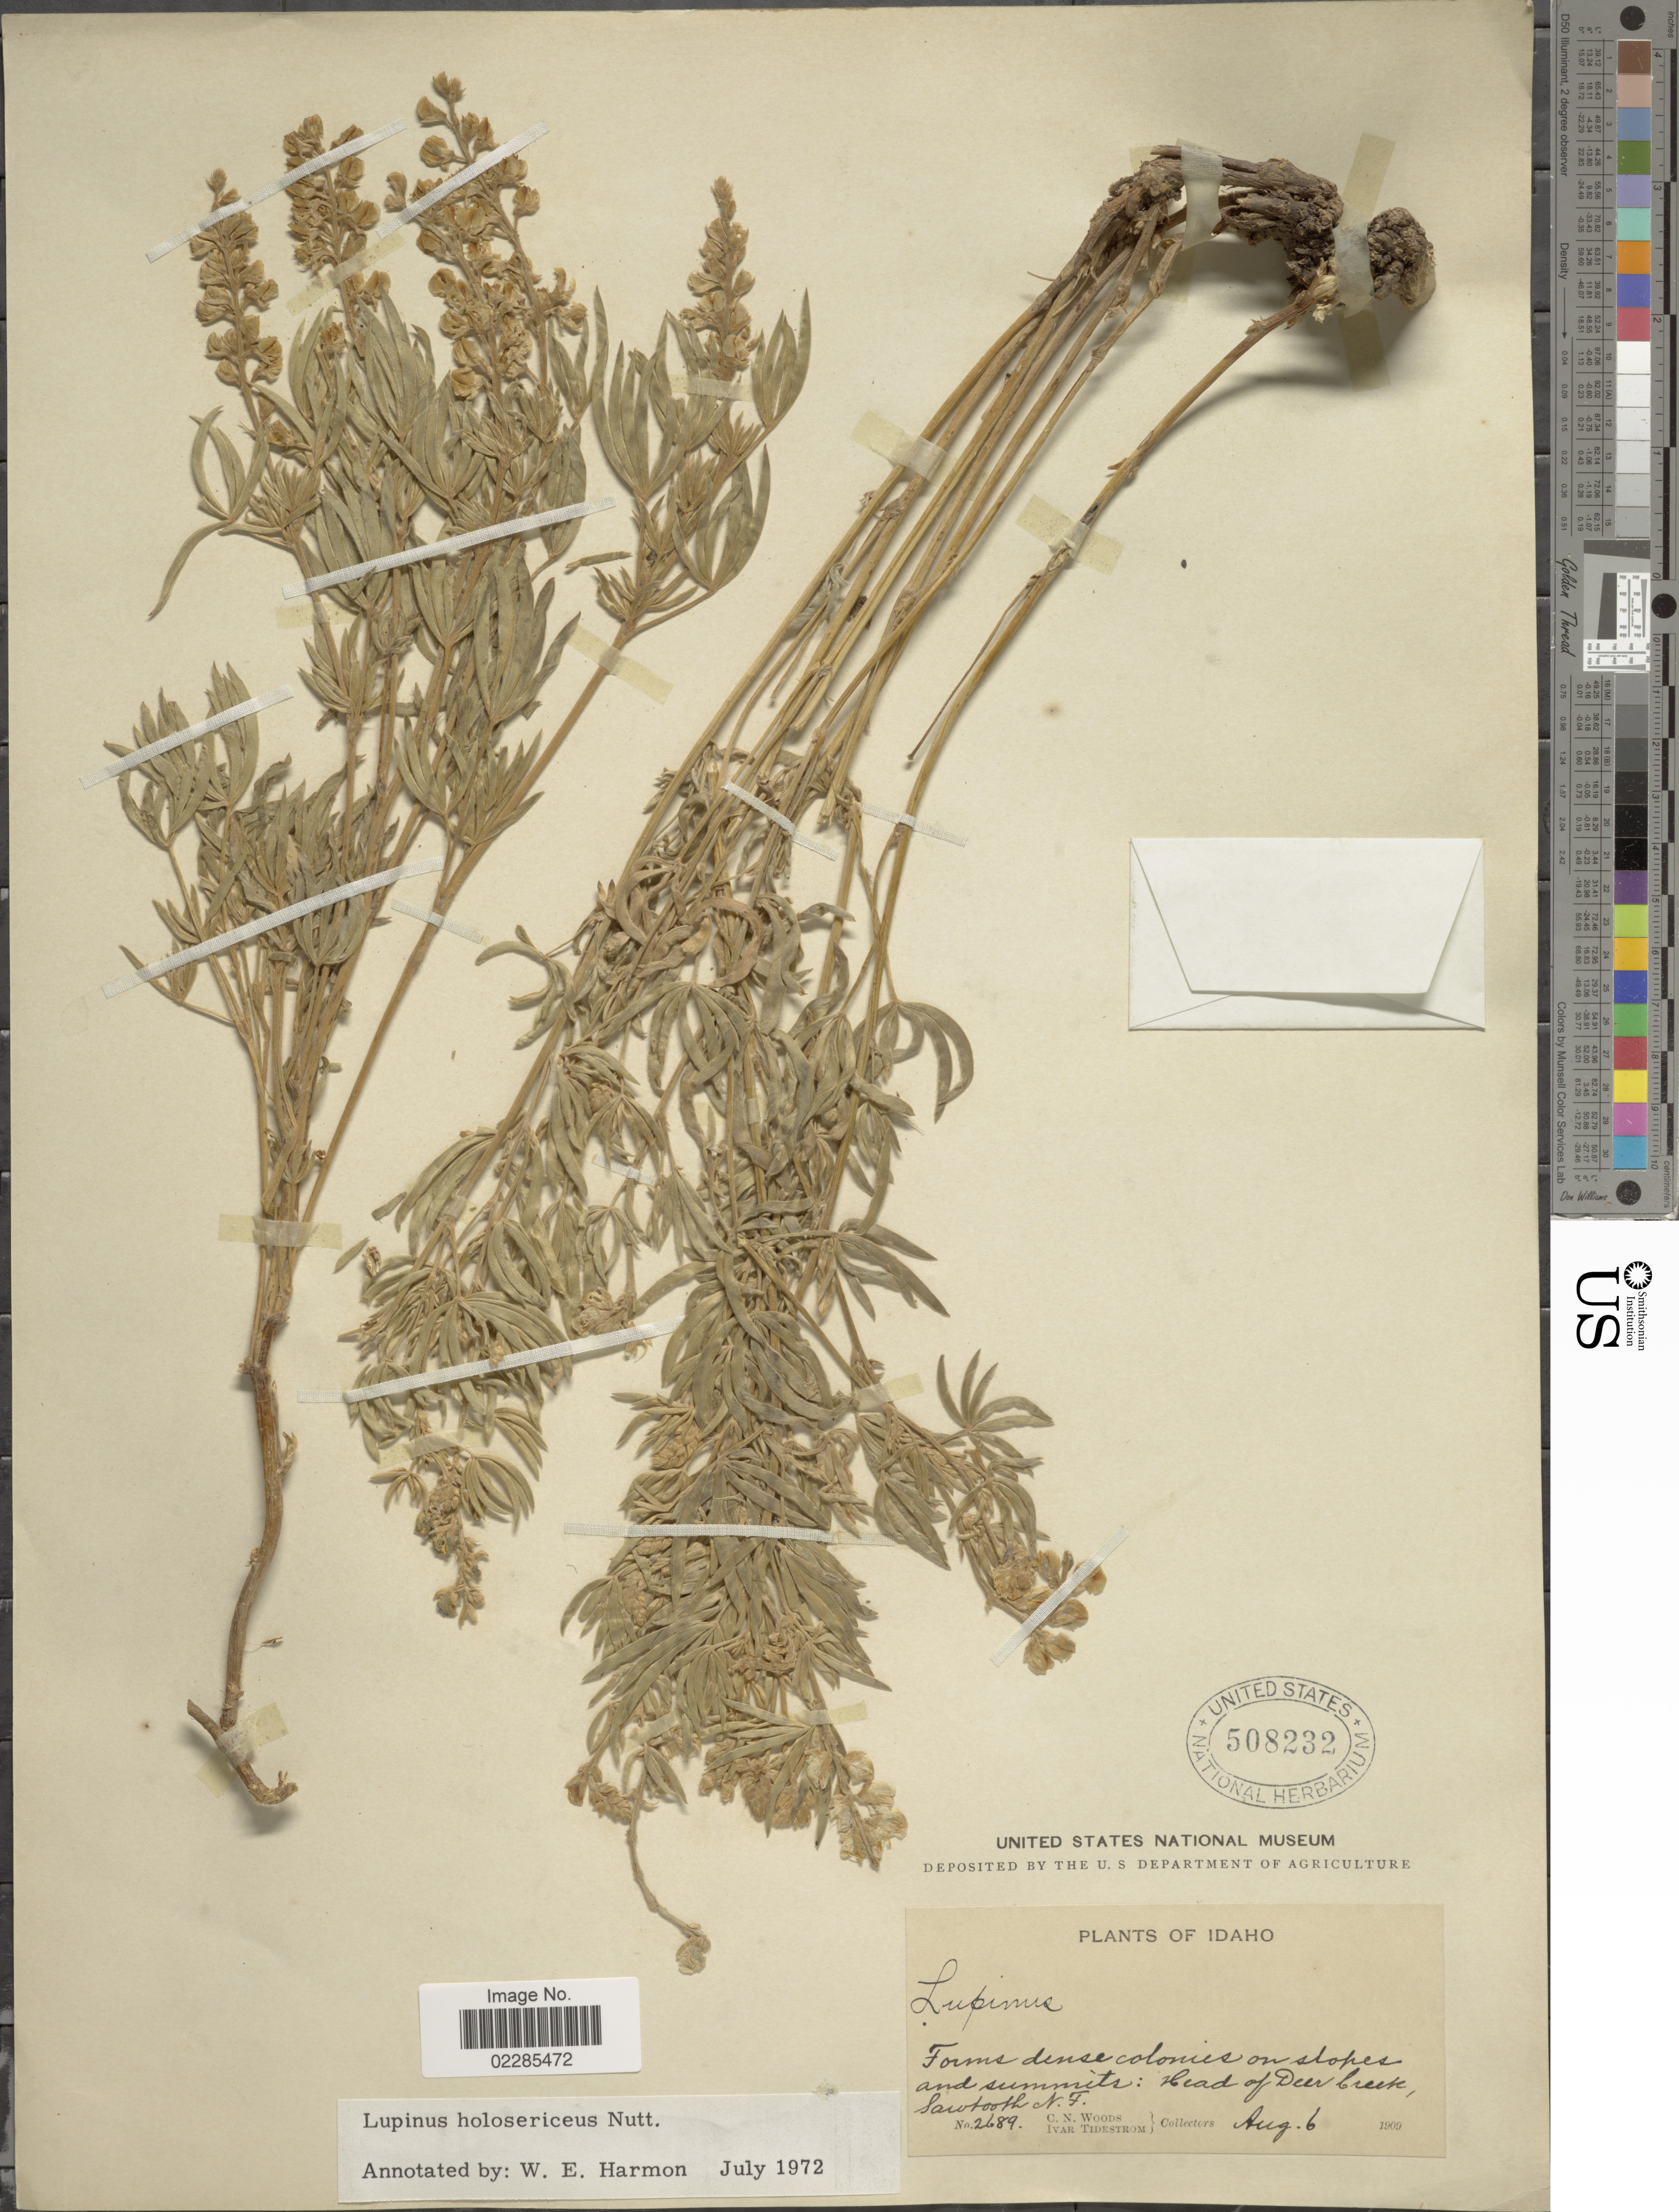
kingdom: Plantae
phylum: Tracheophyta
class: Magnoliopsida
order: Fabales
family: Fabaceae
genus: Lupinus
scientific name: Lupinus holosericeus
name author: Nutt.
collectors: C. Woods & I. F. Tidestrom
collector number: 2689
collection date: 1909-08-06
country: United States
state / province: Idaho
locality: Forms dense colonies on slopes and summit: Head of Deer Creek, Sawtooth N.F.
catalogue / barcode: US 508232